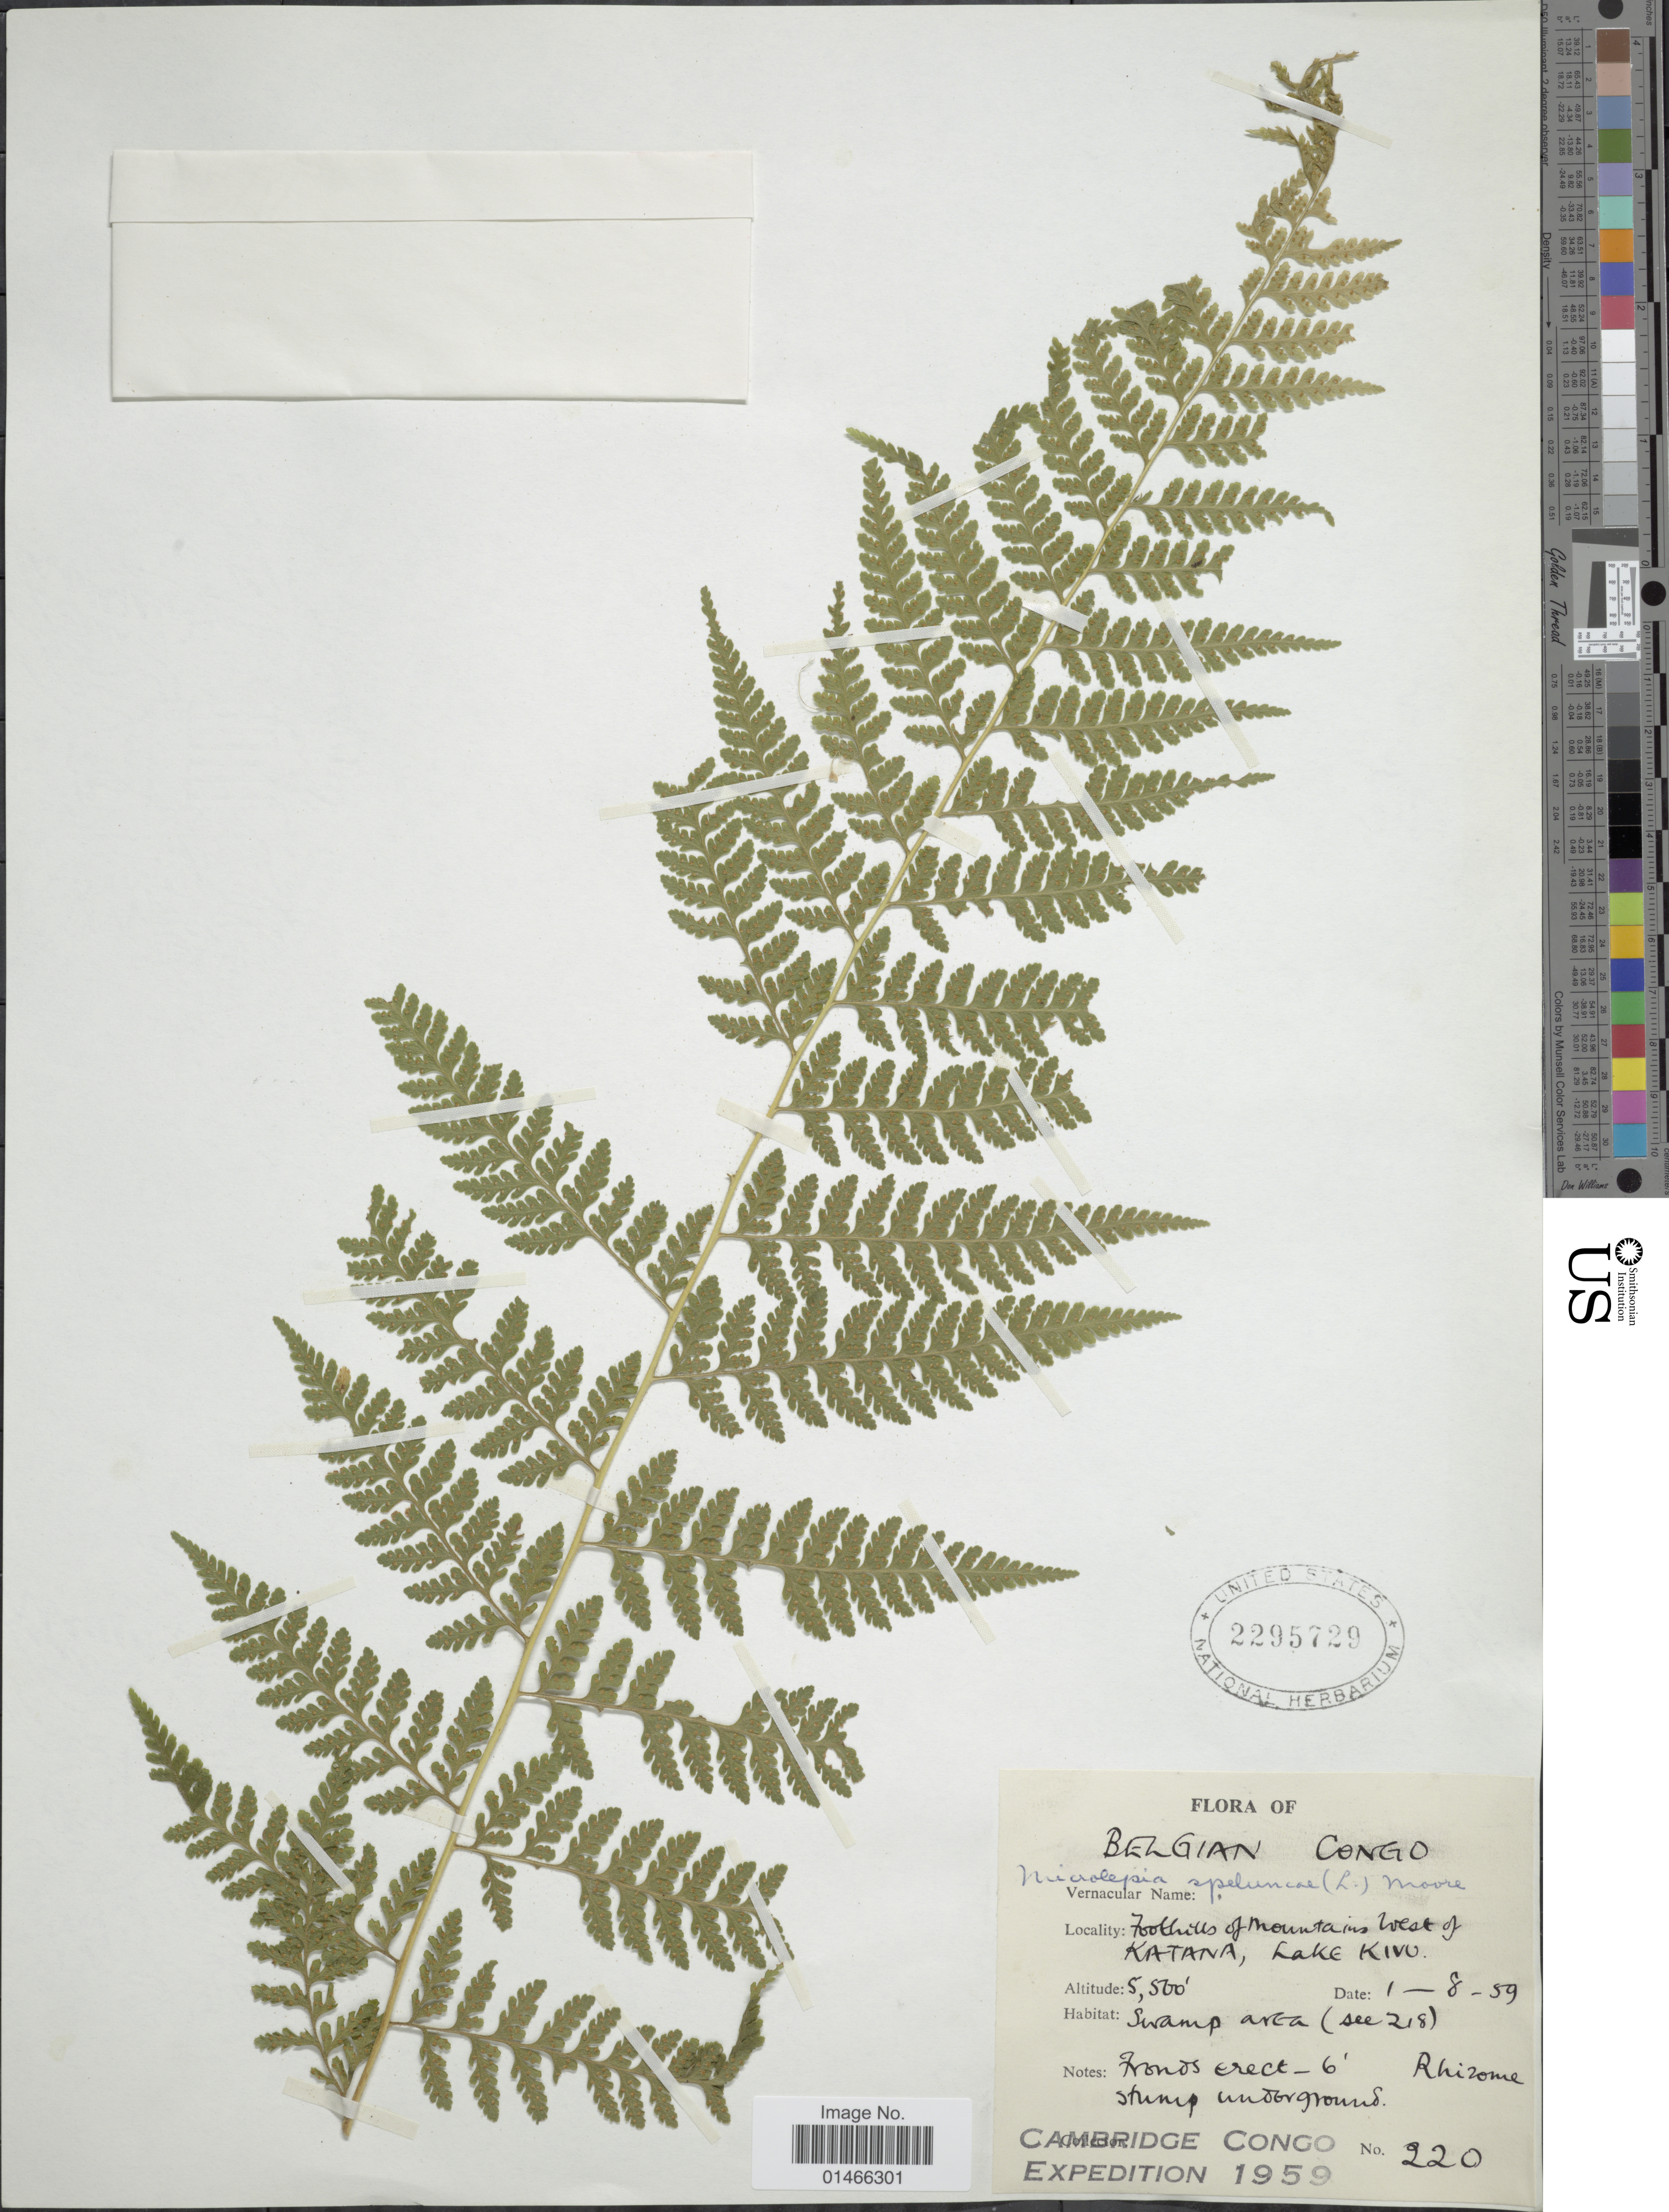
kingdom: Plantae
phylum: Tracheophyta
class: Polypodiopsida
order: Polypodiales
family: Dennstaedtiaceae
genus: Microlepia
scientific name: Microlepia speluncae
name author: (L.) T. Moore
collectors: Cambridge Congo Expedition 1959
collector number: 220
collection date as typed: Transcribed d/m/y: 1/8/59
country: Congo, Democratic Republic of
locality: Belgian Congo. Foothills of mountains West of Katana, Lake Kivo.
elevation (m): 1676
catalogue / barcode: US 2295729